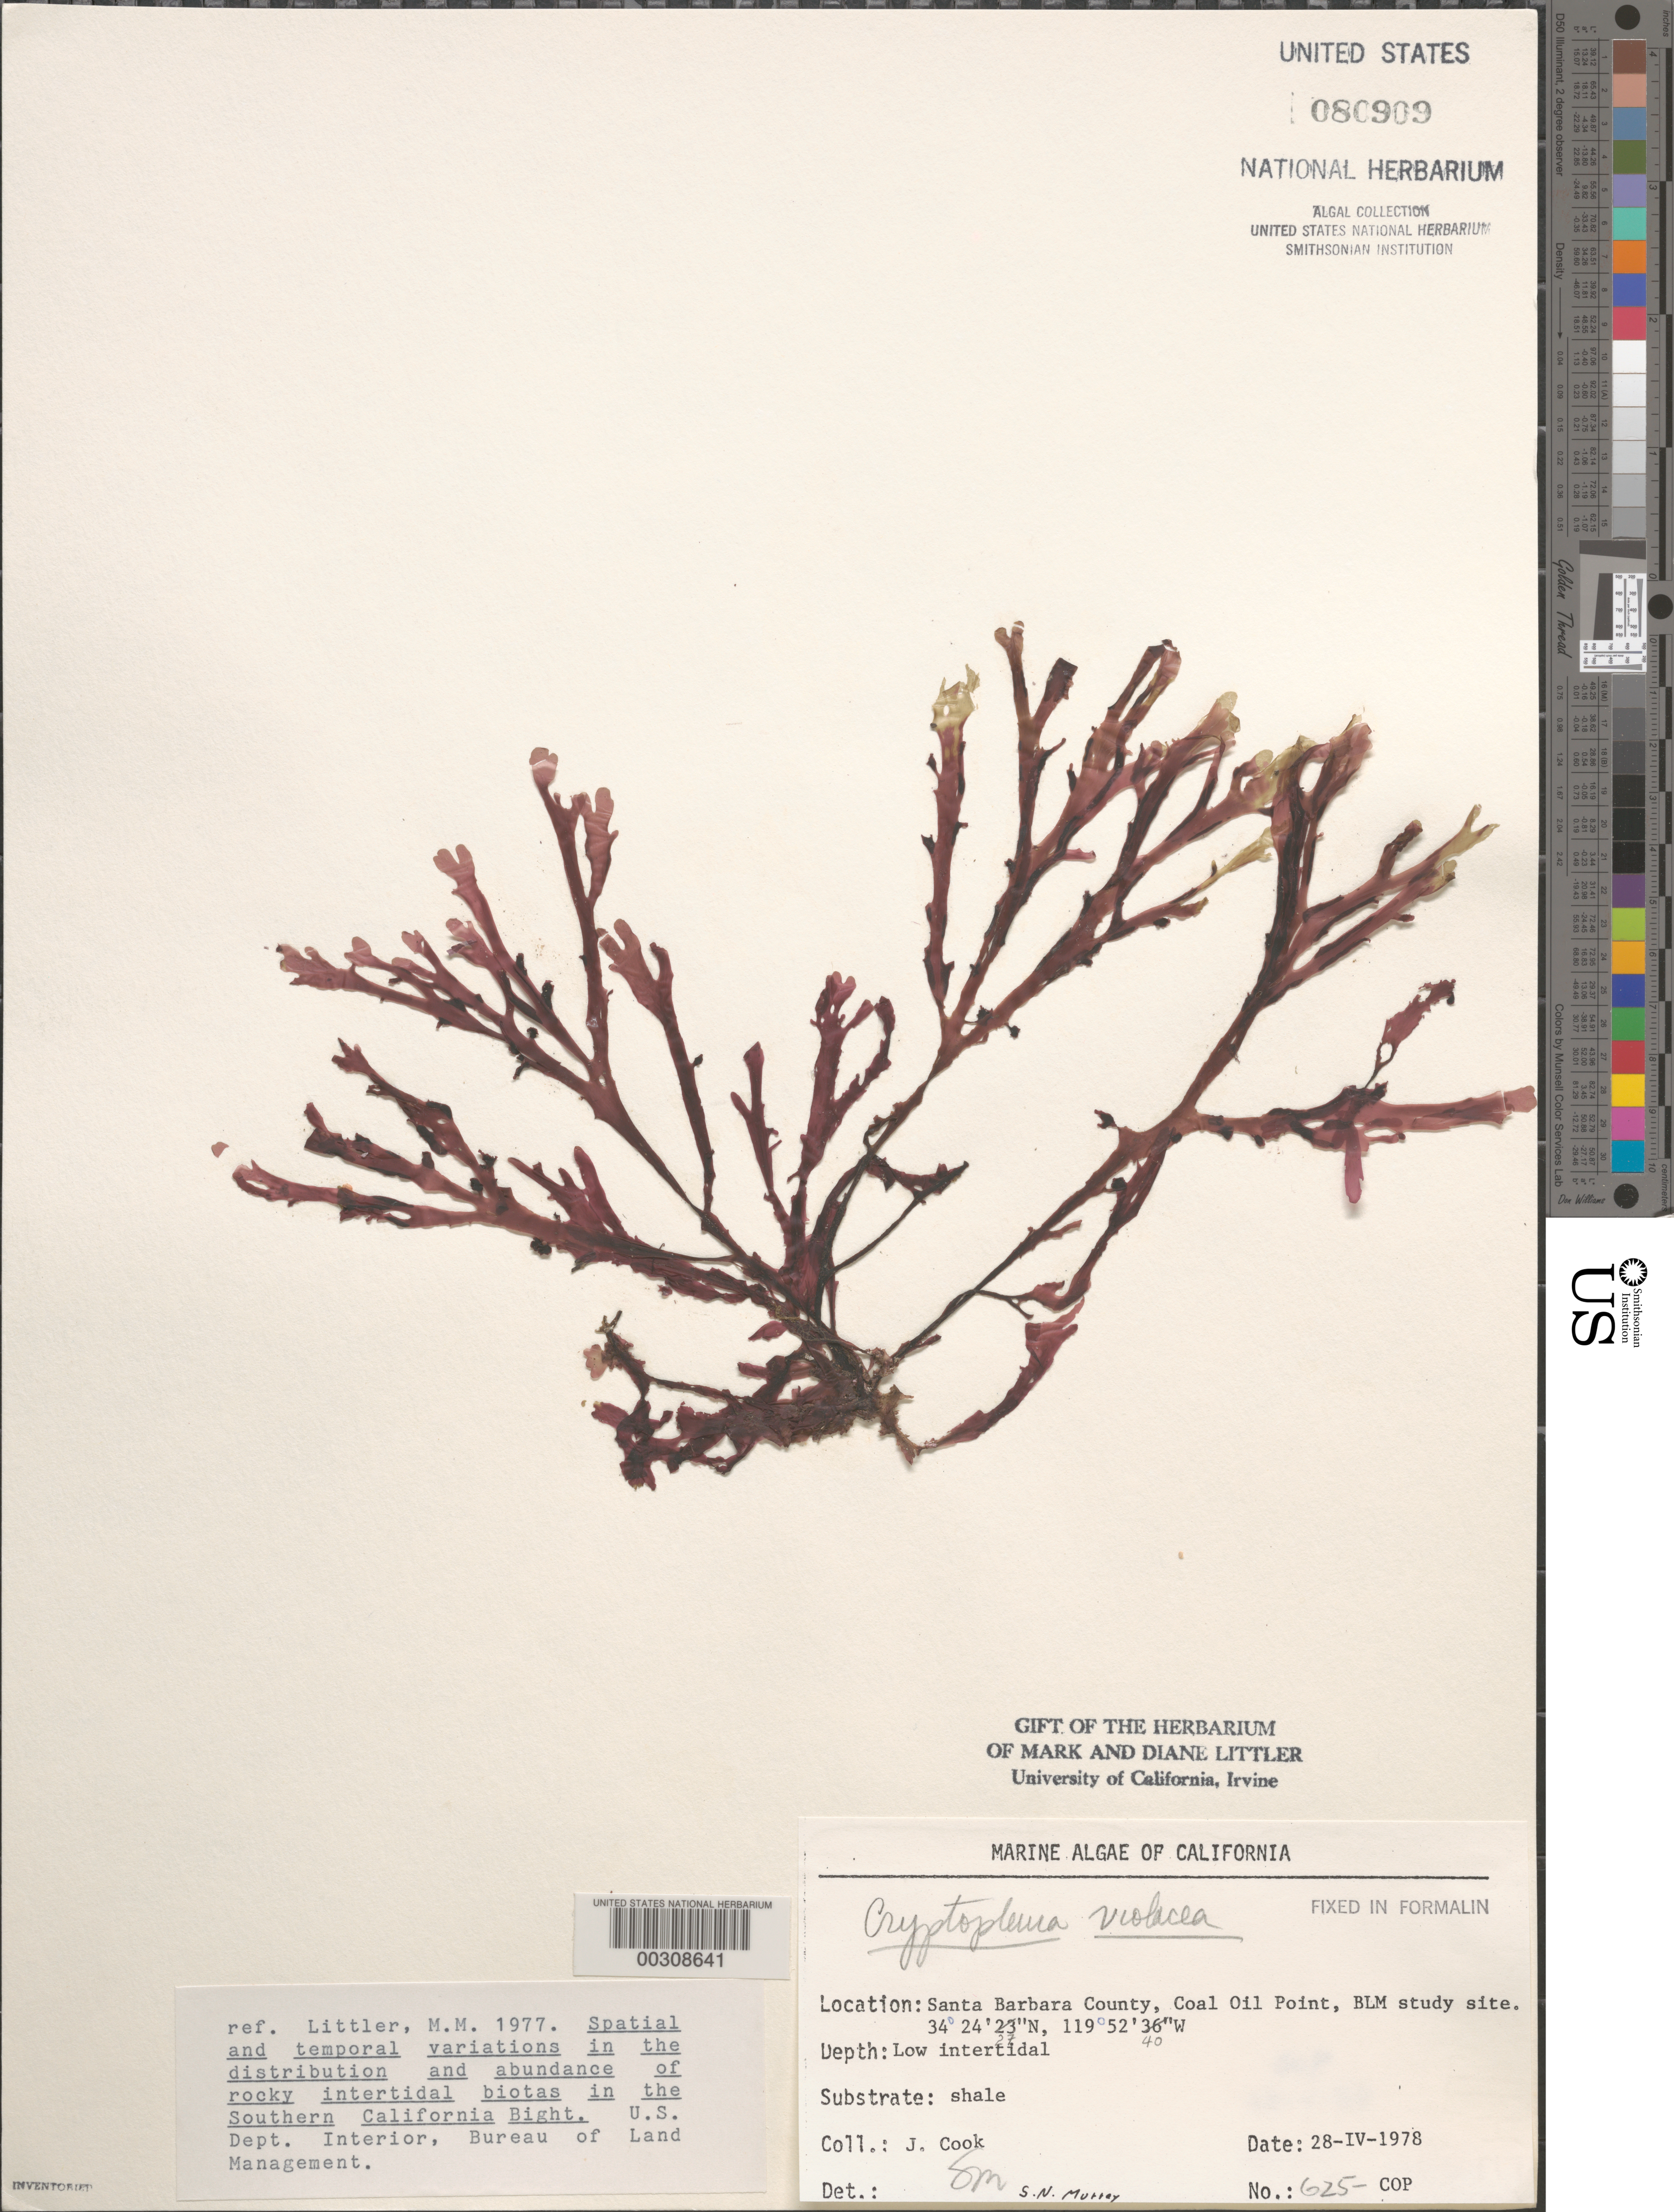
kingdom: Plantae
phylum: Rhodophyta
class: Florideophyceae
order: Ceramiales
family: Delesseriaceae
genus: Cryptopleura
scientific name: Cryptopleura violacea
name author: (J. Ag.) Kylin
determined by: Murray, S. N.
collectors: J. Cook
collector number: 625-COP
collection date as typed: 28 Apr 1978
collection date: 1978-04-28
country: United States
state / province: California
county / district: Santa Barbara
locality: Coal Oil Point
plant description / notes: BLM-SOCALBIGHT Rocky Intertidal Survey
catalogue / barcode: US 80909